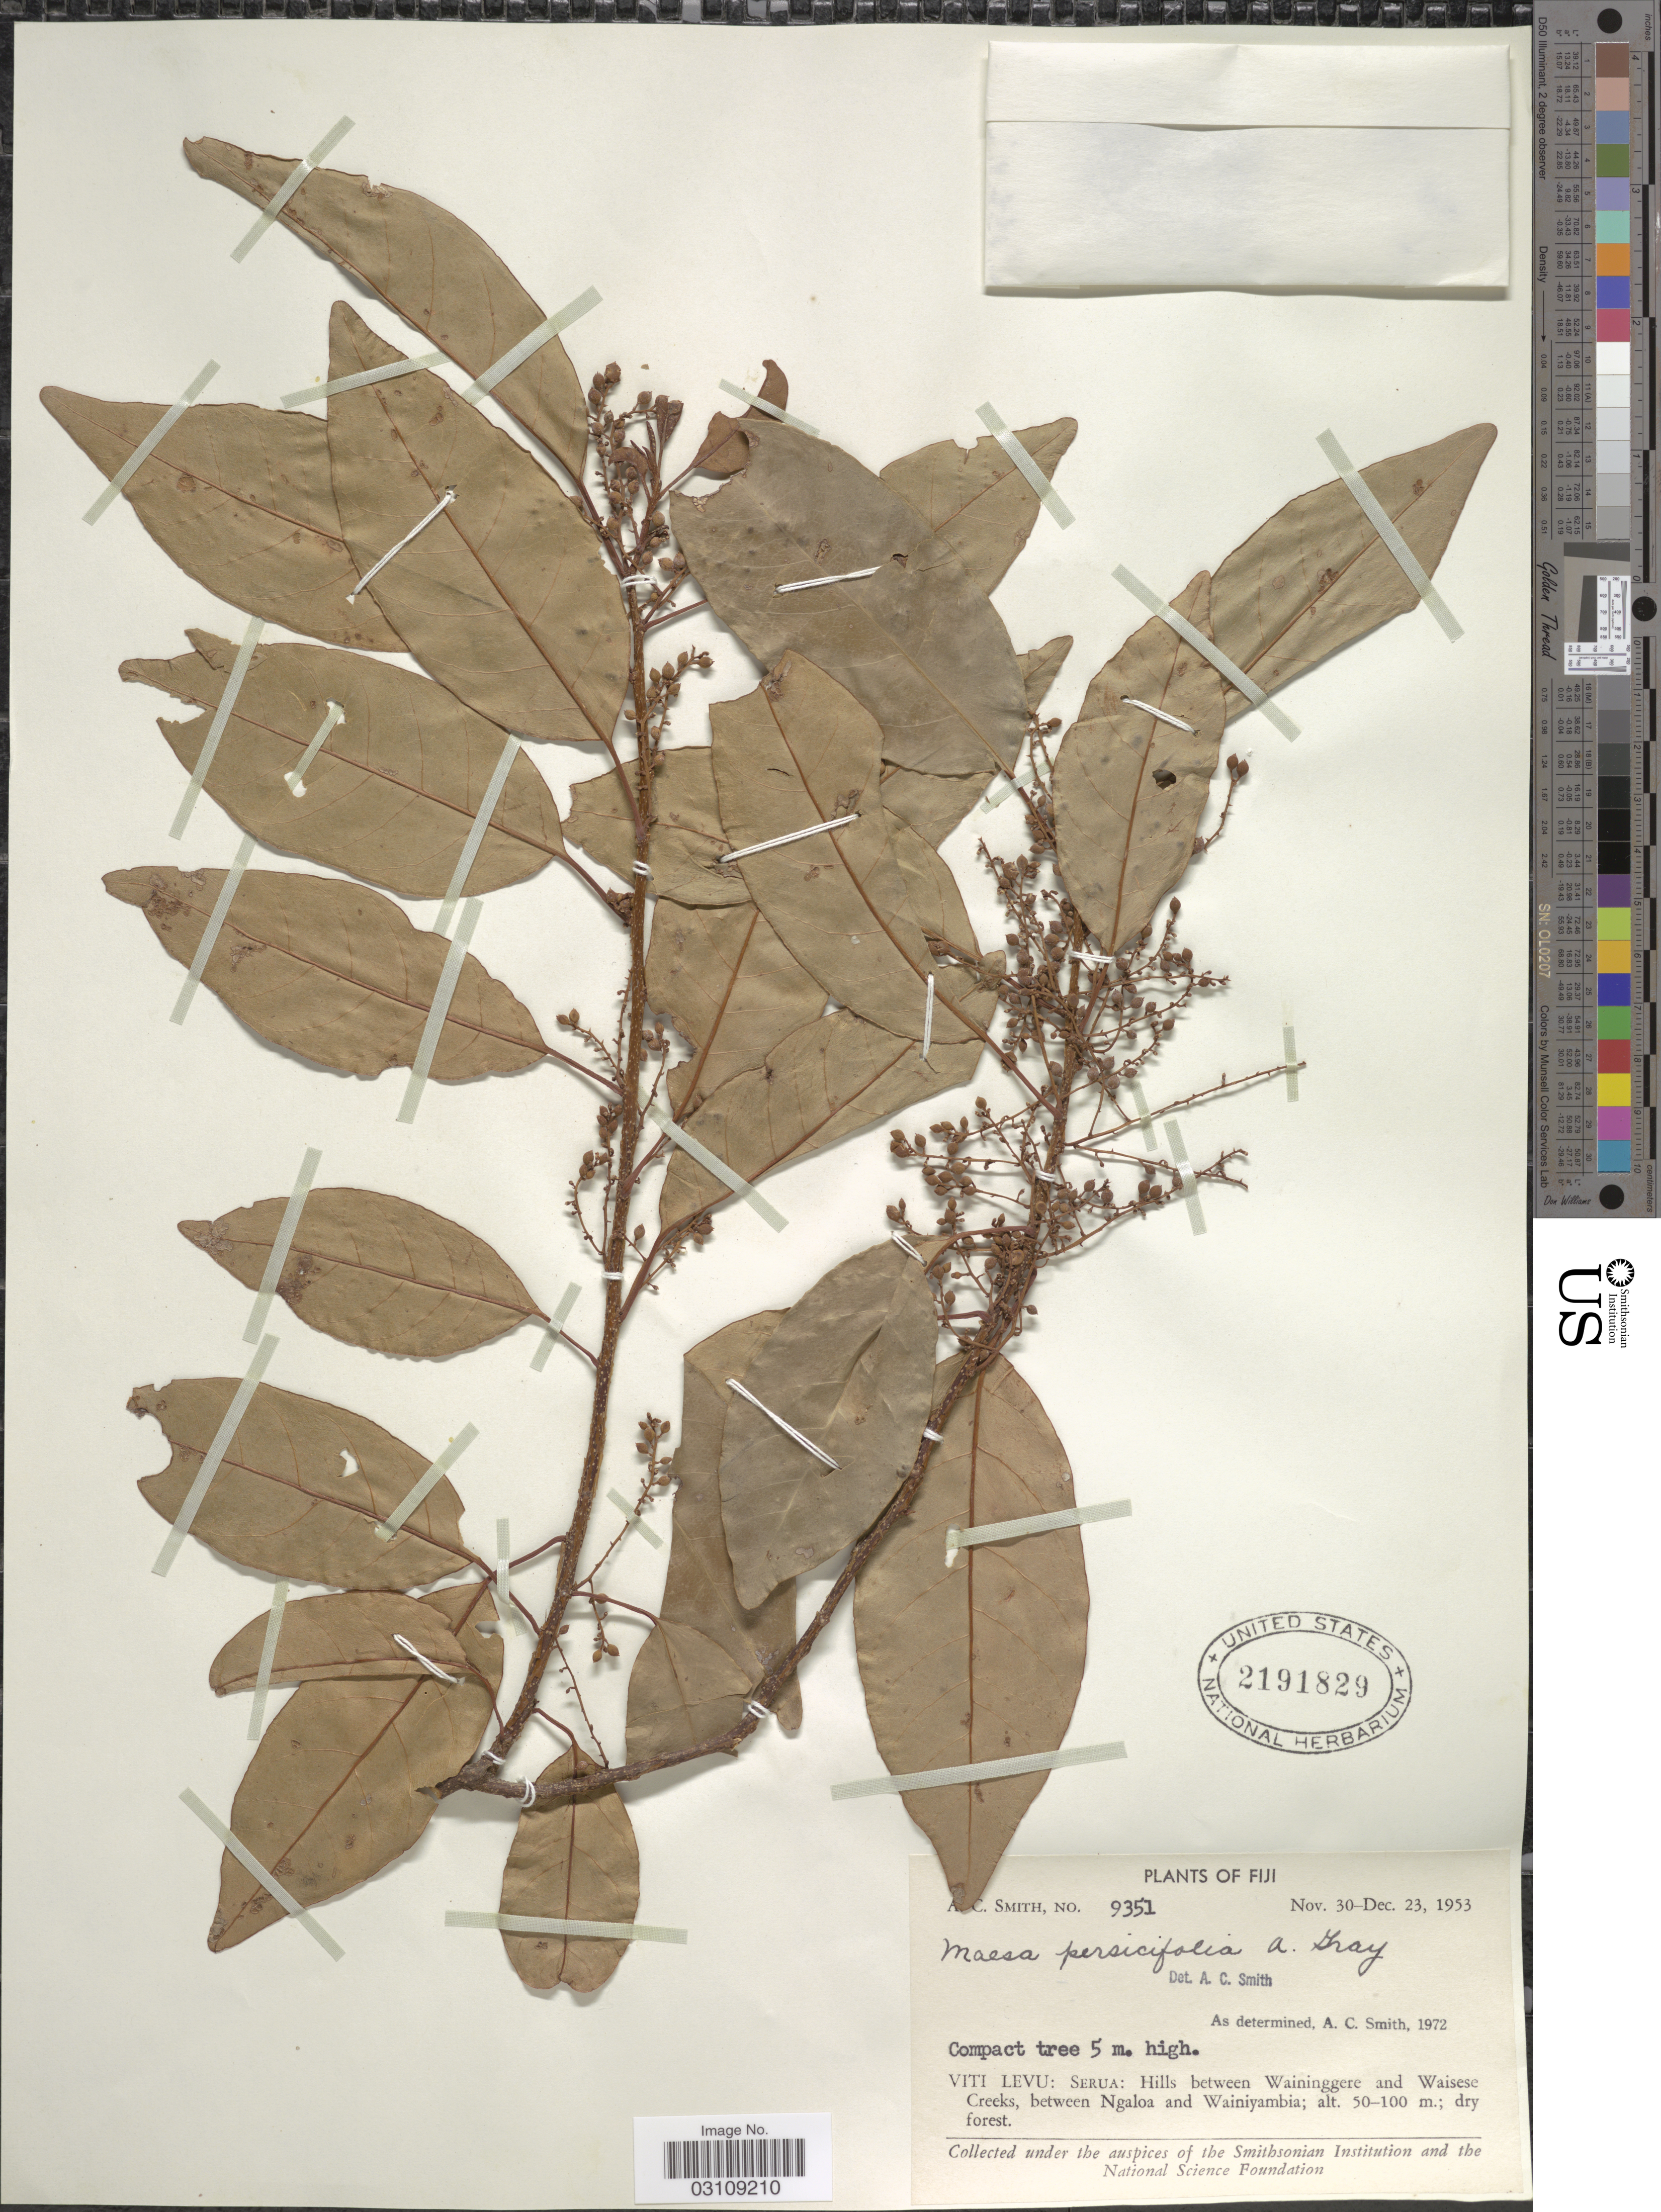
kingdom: Plantae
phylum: Tracheophyta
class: Magnoliopsida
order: Ericales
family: Primulaceae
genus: Maesa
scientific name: Maesa persicaefolia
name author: A. Gray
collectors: A. C. Smith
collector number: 9351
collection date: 1953-11-30/1953-12-23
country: Fiji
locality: Viti Levu: Serua: Hills between Waininggere and Waisese Creeks, between Ngaloa and Wainiyambia.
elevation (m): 50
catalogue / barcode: US 2191829